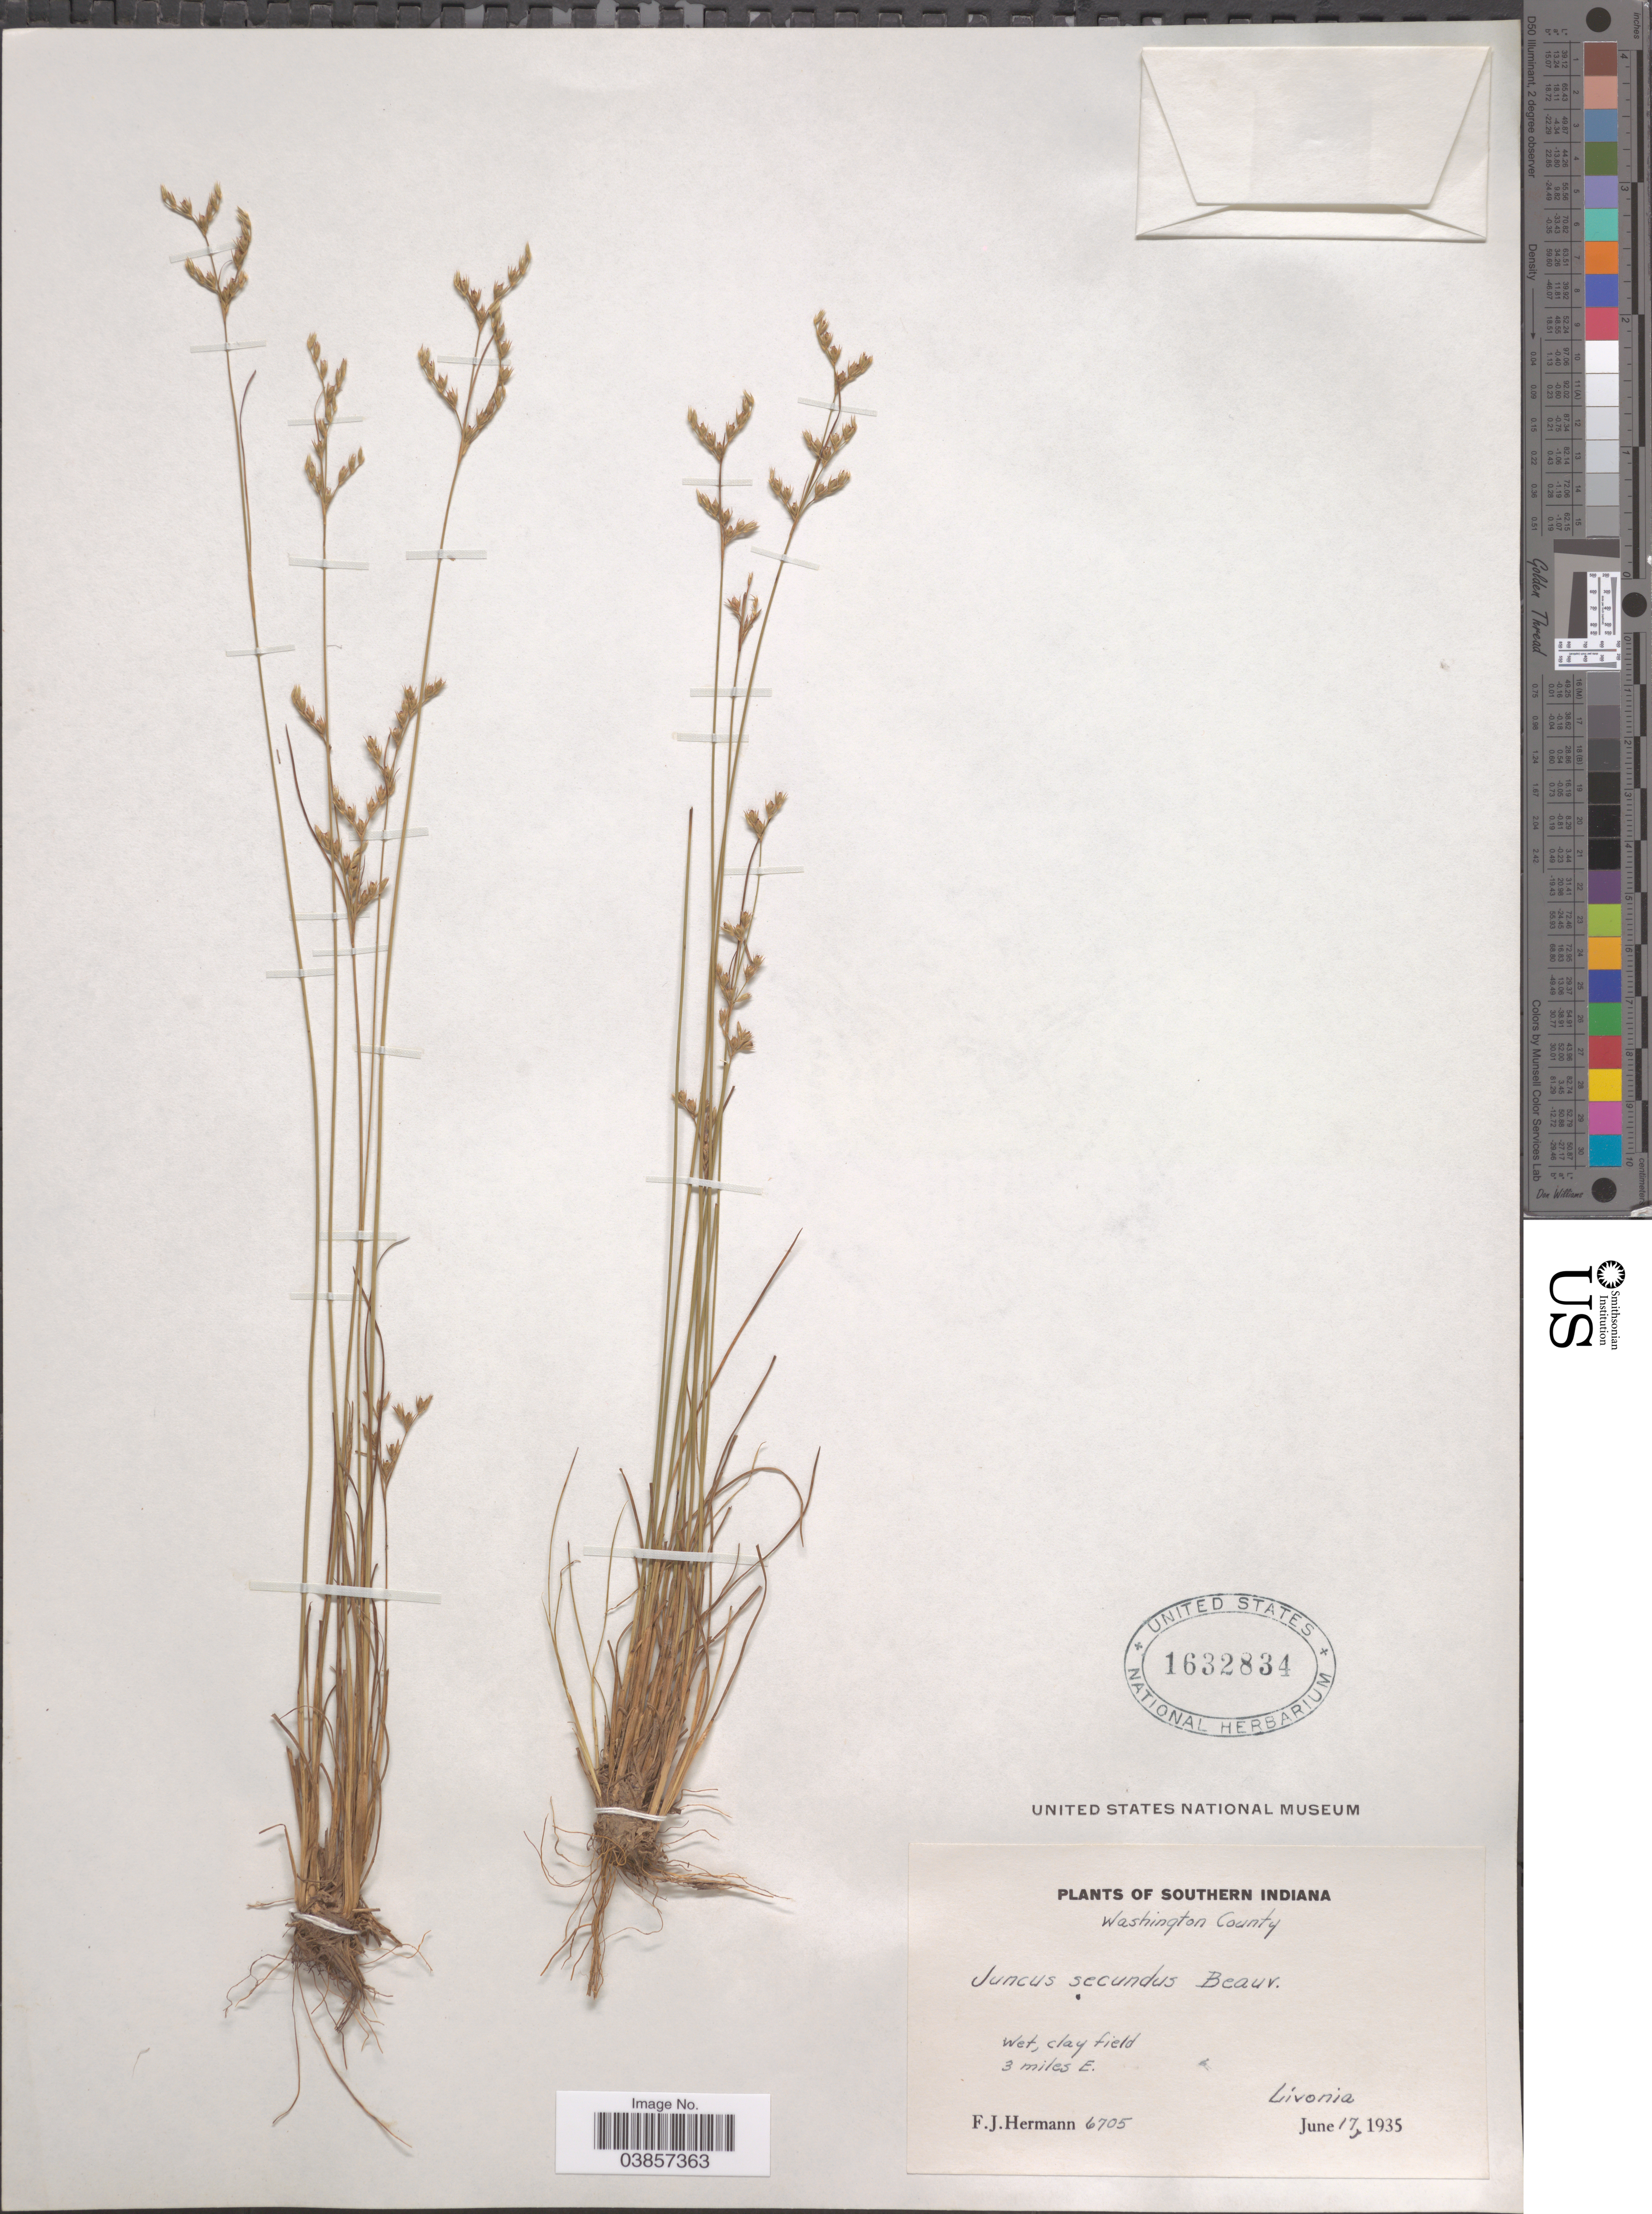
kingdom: Plantae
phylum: Tracheophyta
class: Liliopsida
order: Poales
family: Juncaceae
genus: Juncus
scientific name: Juncus secundus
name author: P. Beauv.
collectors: F. J. Hermann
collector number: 6705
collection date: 1935-06-17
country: United States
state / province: Indiana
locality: Southern Indiana. Washington County. 3 miles E. Livonia.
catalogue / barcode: US 1632834